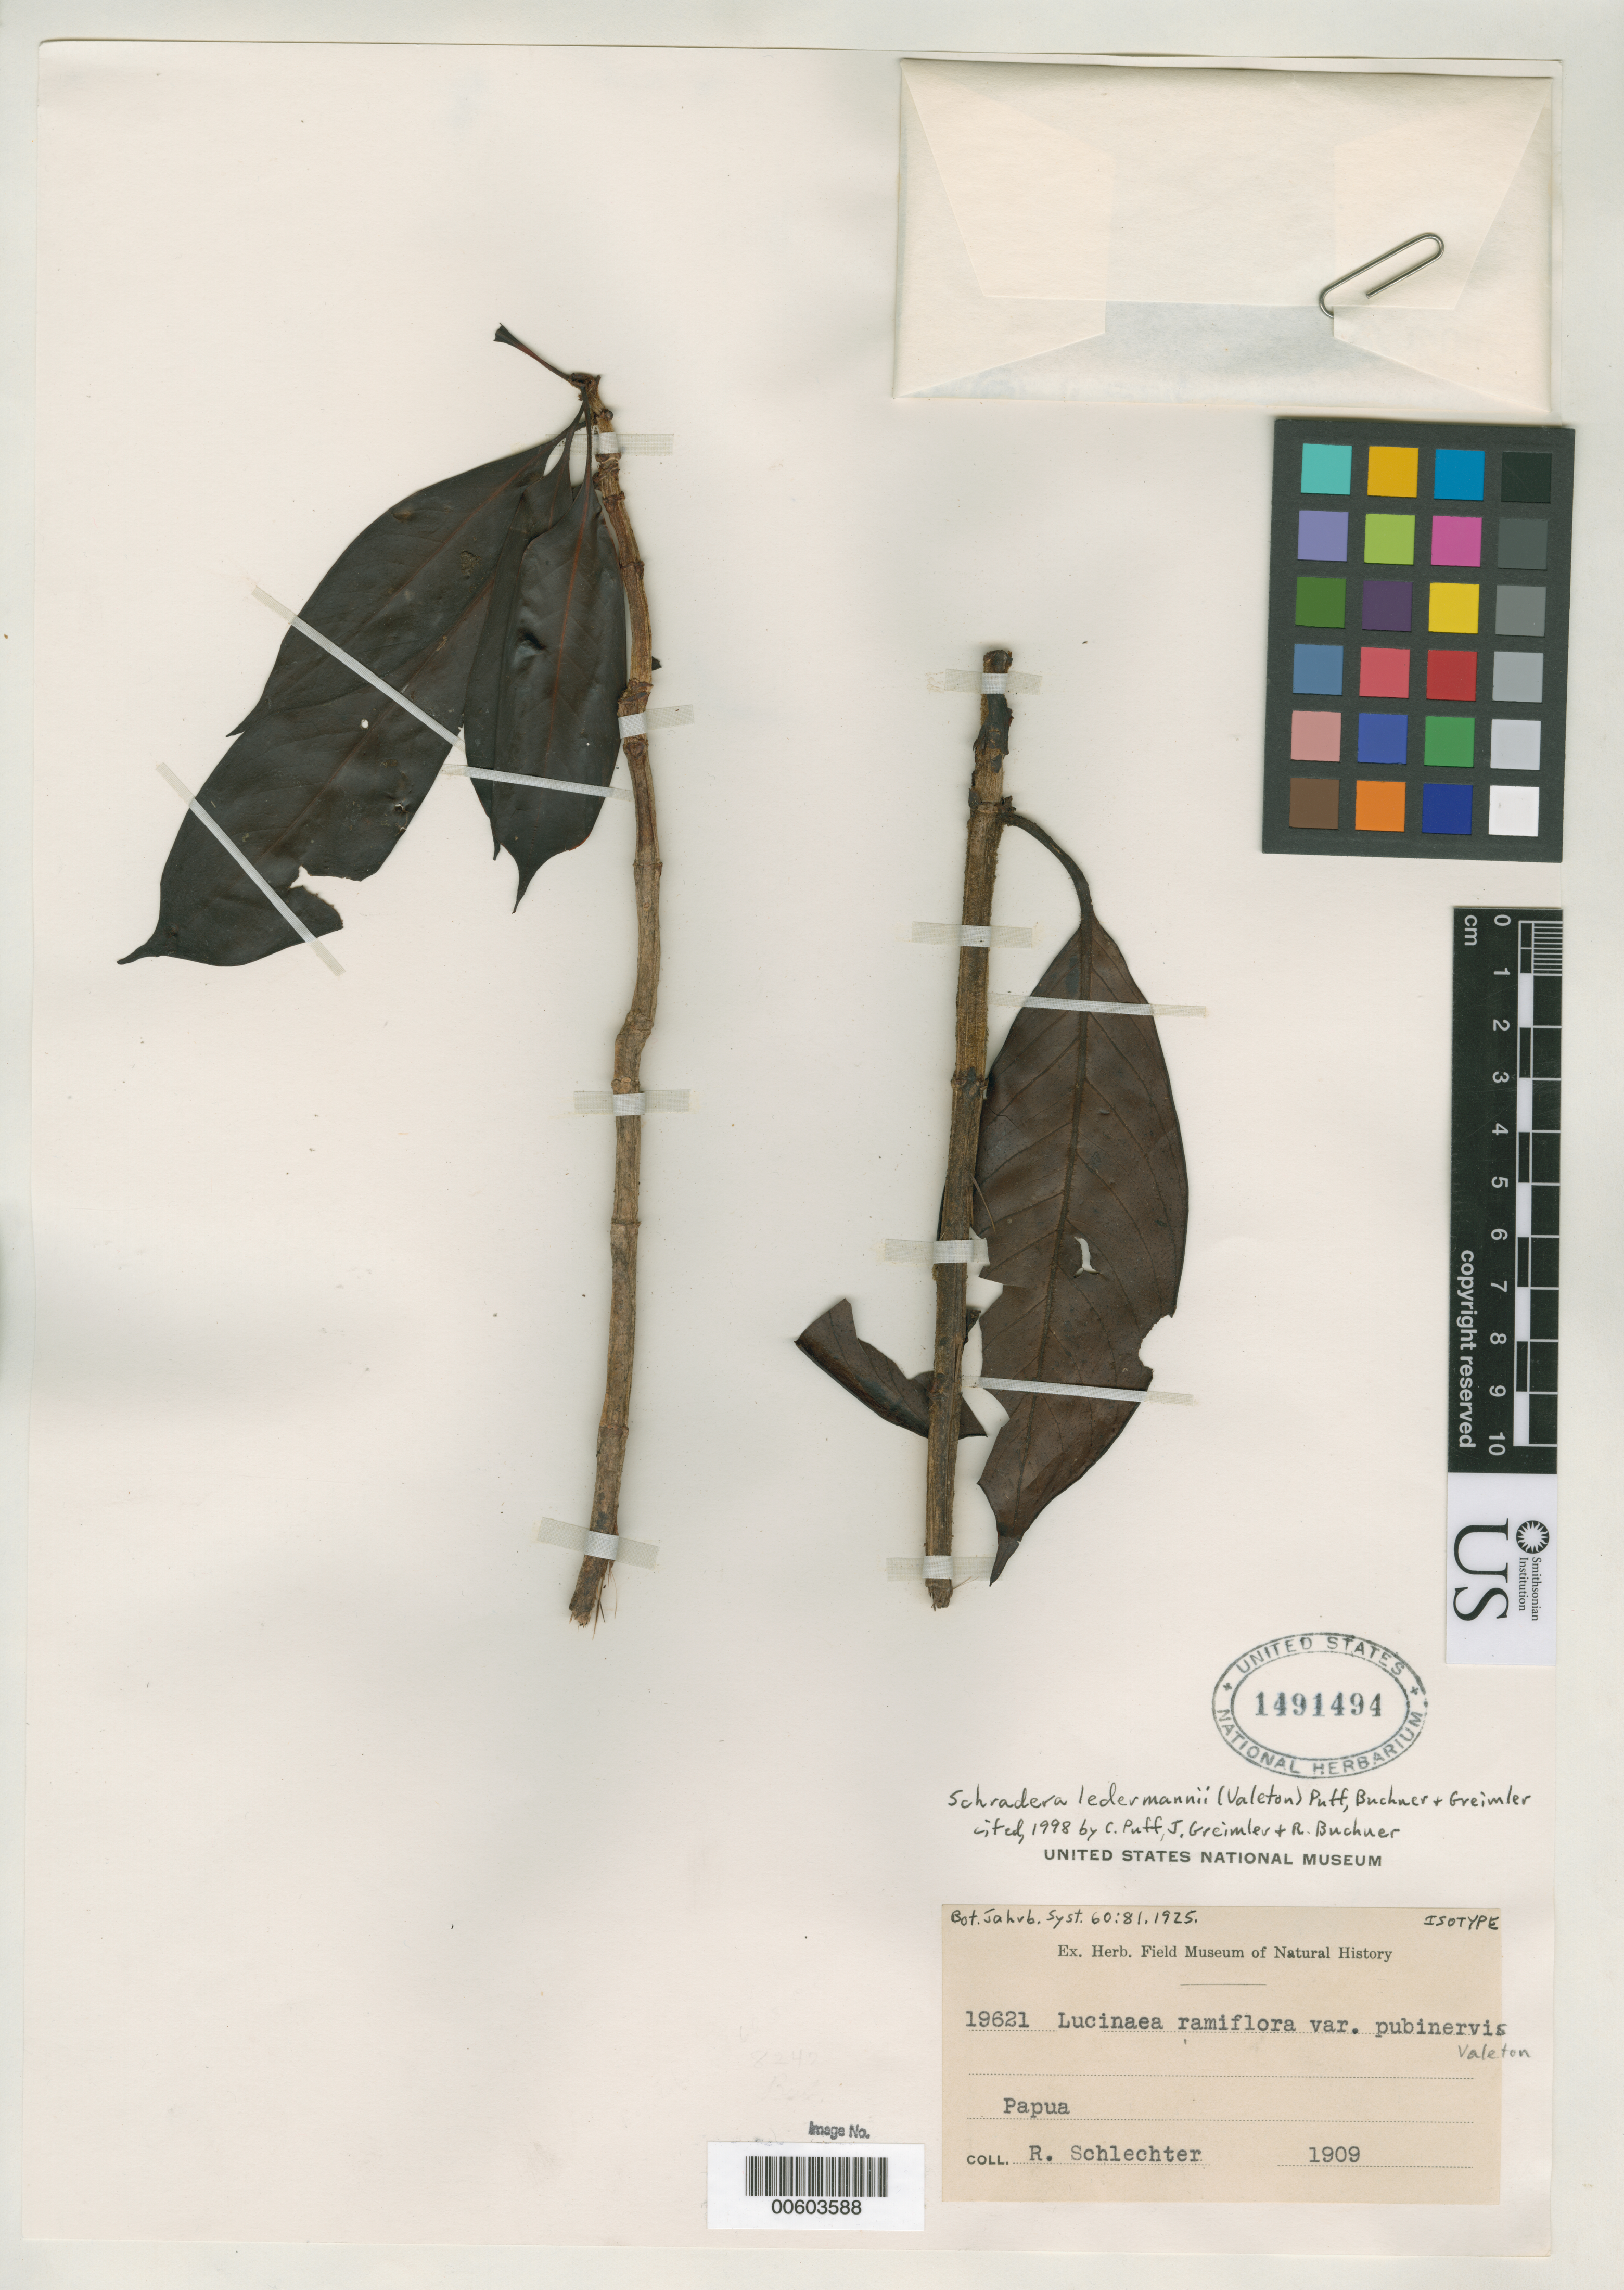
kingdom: Plantae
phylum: Tracheophyta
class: Magnoliopsida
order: Gentianales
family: Rubiaceae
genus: Lucinaea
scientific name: Lucinaea ramiflora var. pubinervis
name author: Valeton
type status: Isotype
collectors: F. R. R. Schlechter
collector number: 19621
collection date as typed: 1909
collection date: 1909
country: Papua New Guinea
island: New Guinea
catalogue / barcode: US 1491494